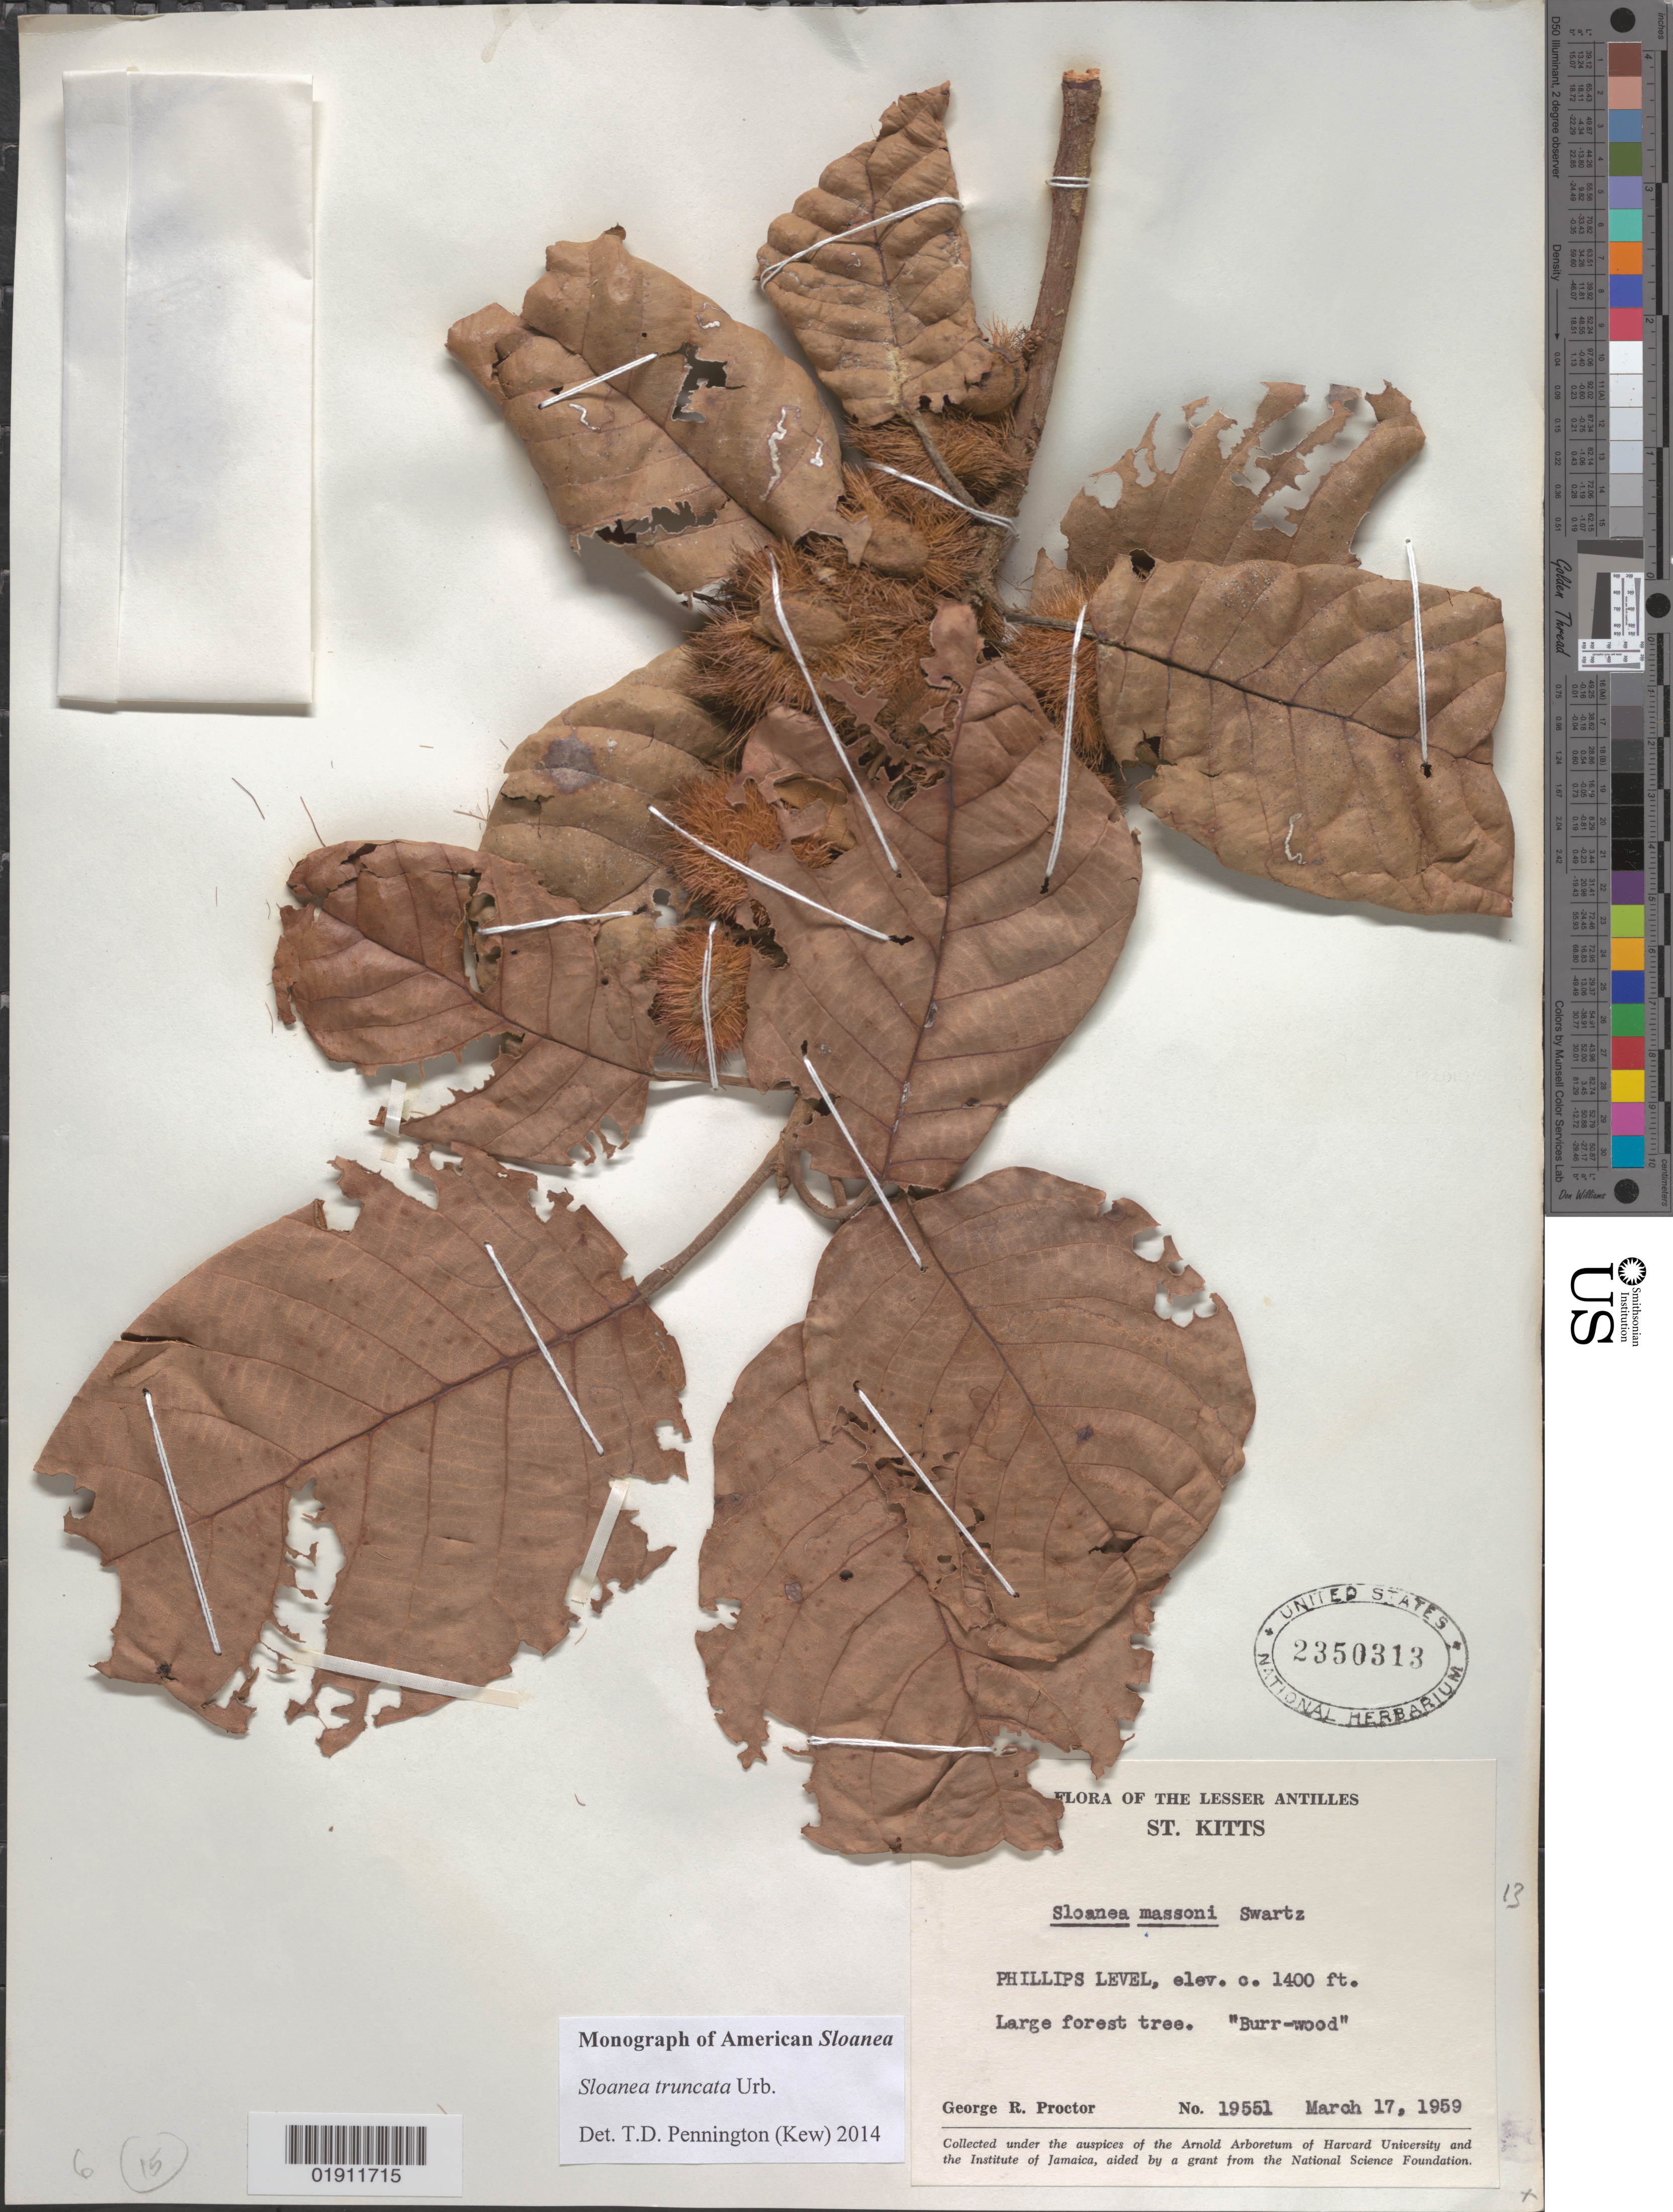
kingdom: Plantae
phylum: Tracheophyta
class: Magnoliopsida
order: Oxalidales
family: Elaeocarpaceae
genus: Sloanea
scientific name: Sloanea truncata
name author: Urb.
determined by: Pennington, T. D., (K)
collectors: G. R. Proctor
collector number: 19551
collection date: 1959-03-17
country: St. Christopher-Nevis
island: Saint Kitts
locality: Phillips Level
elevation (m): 427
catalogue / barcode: US 2350313